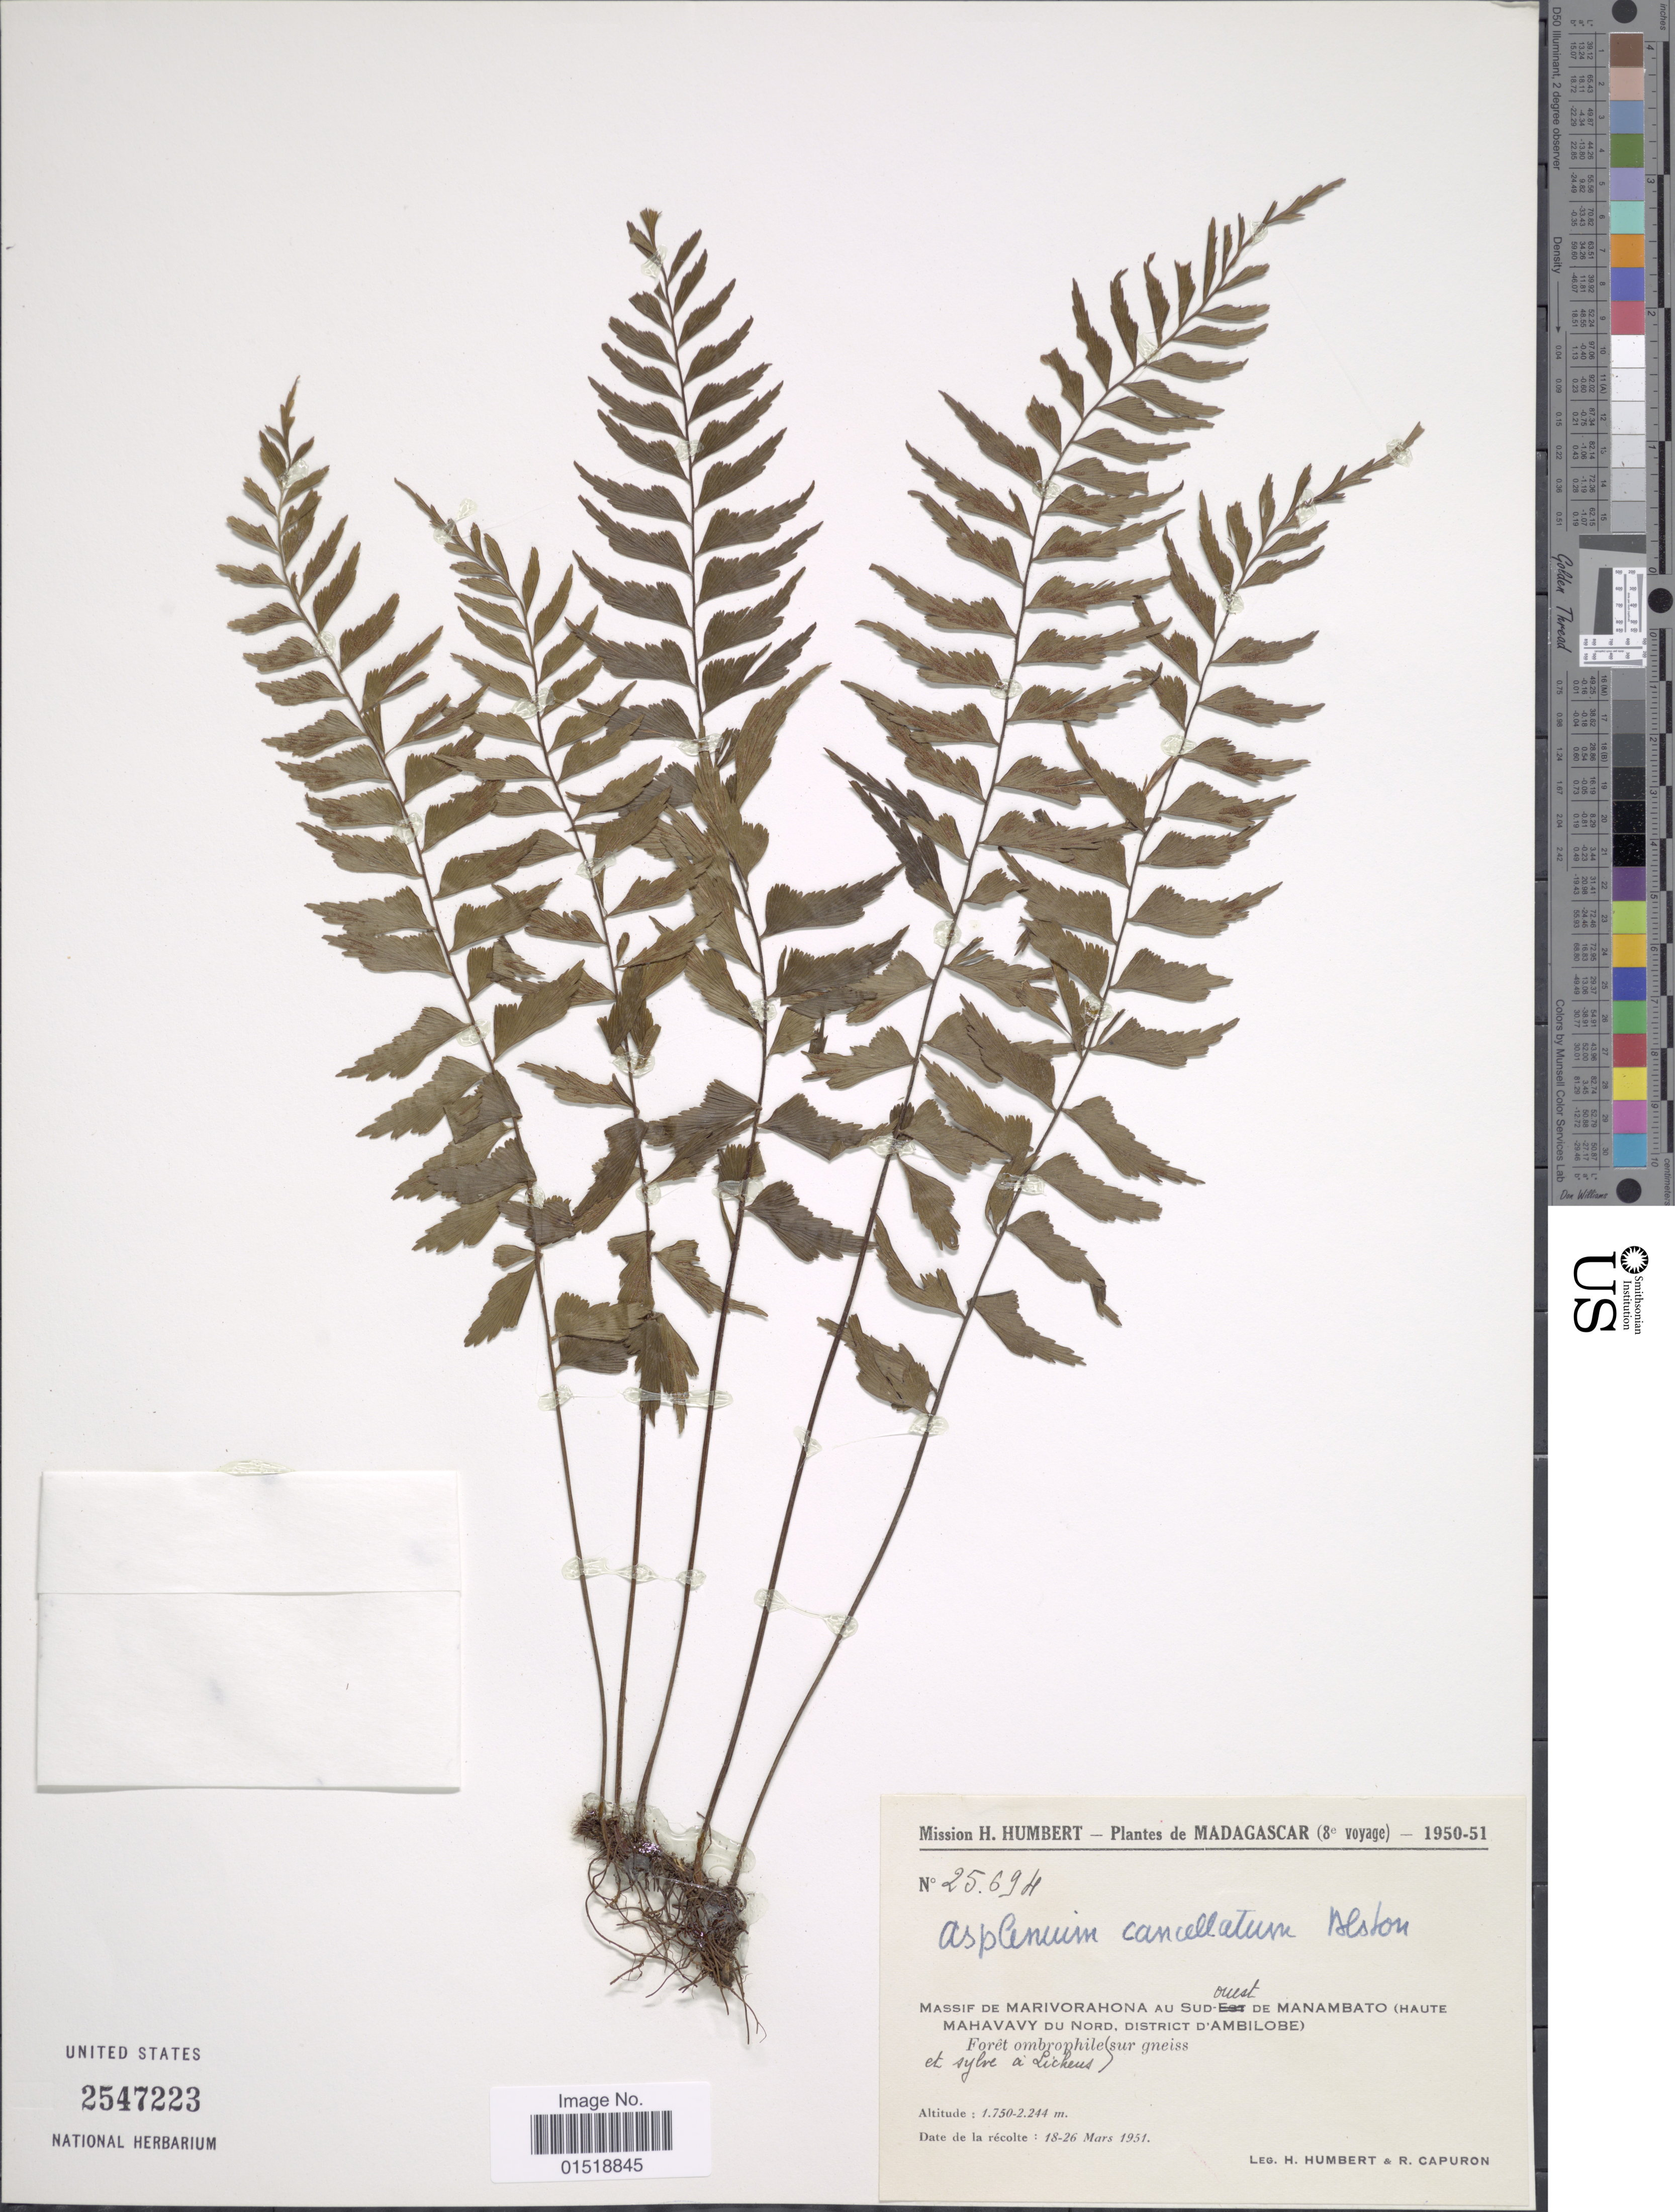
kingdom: Plantae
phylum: Tracheophyta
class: Polypodiopsida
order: Polypodiales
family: Aspleniaceae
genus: Asplenium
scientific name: Asplenium cancellatum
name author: Alston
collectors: H. Humbert & R. Capuron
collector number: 25694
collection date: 1951-03-18/1951-03-26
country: Madagascar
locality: Massif de Marivorahona au Sud-Ouest de Manambato (haute Mahavavy du Nord, district d'Ambilobe).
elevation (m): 1750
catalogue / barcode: US 2547223